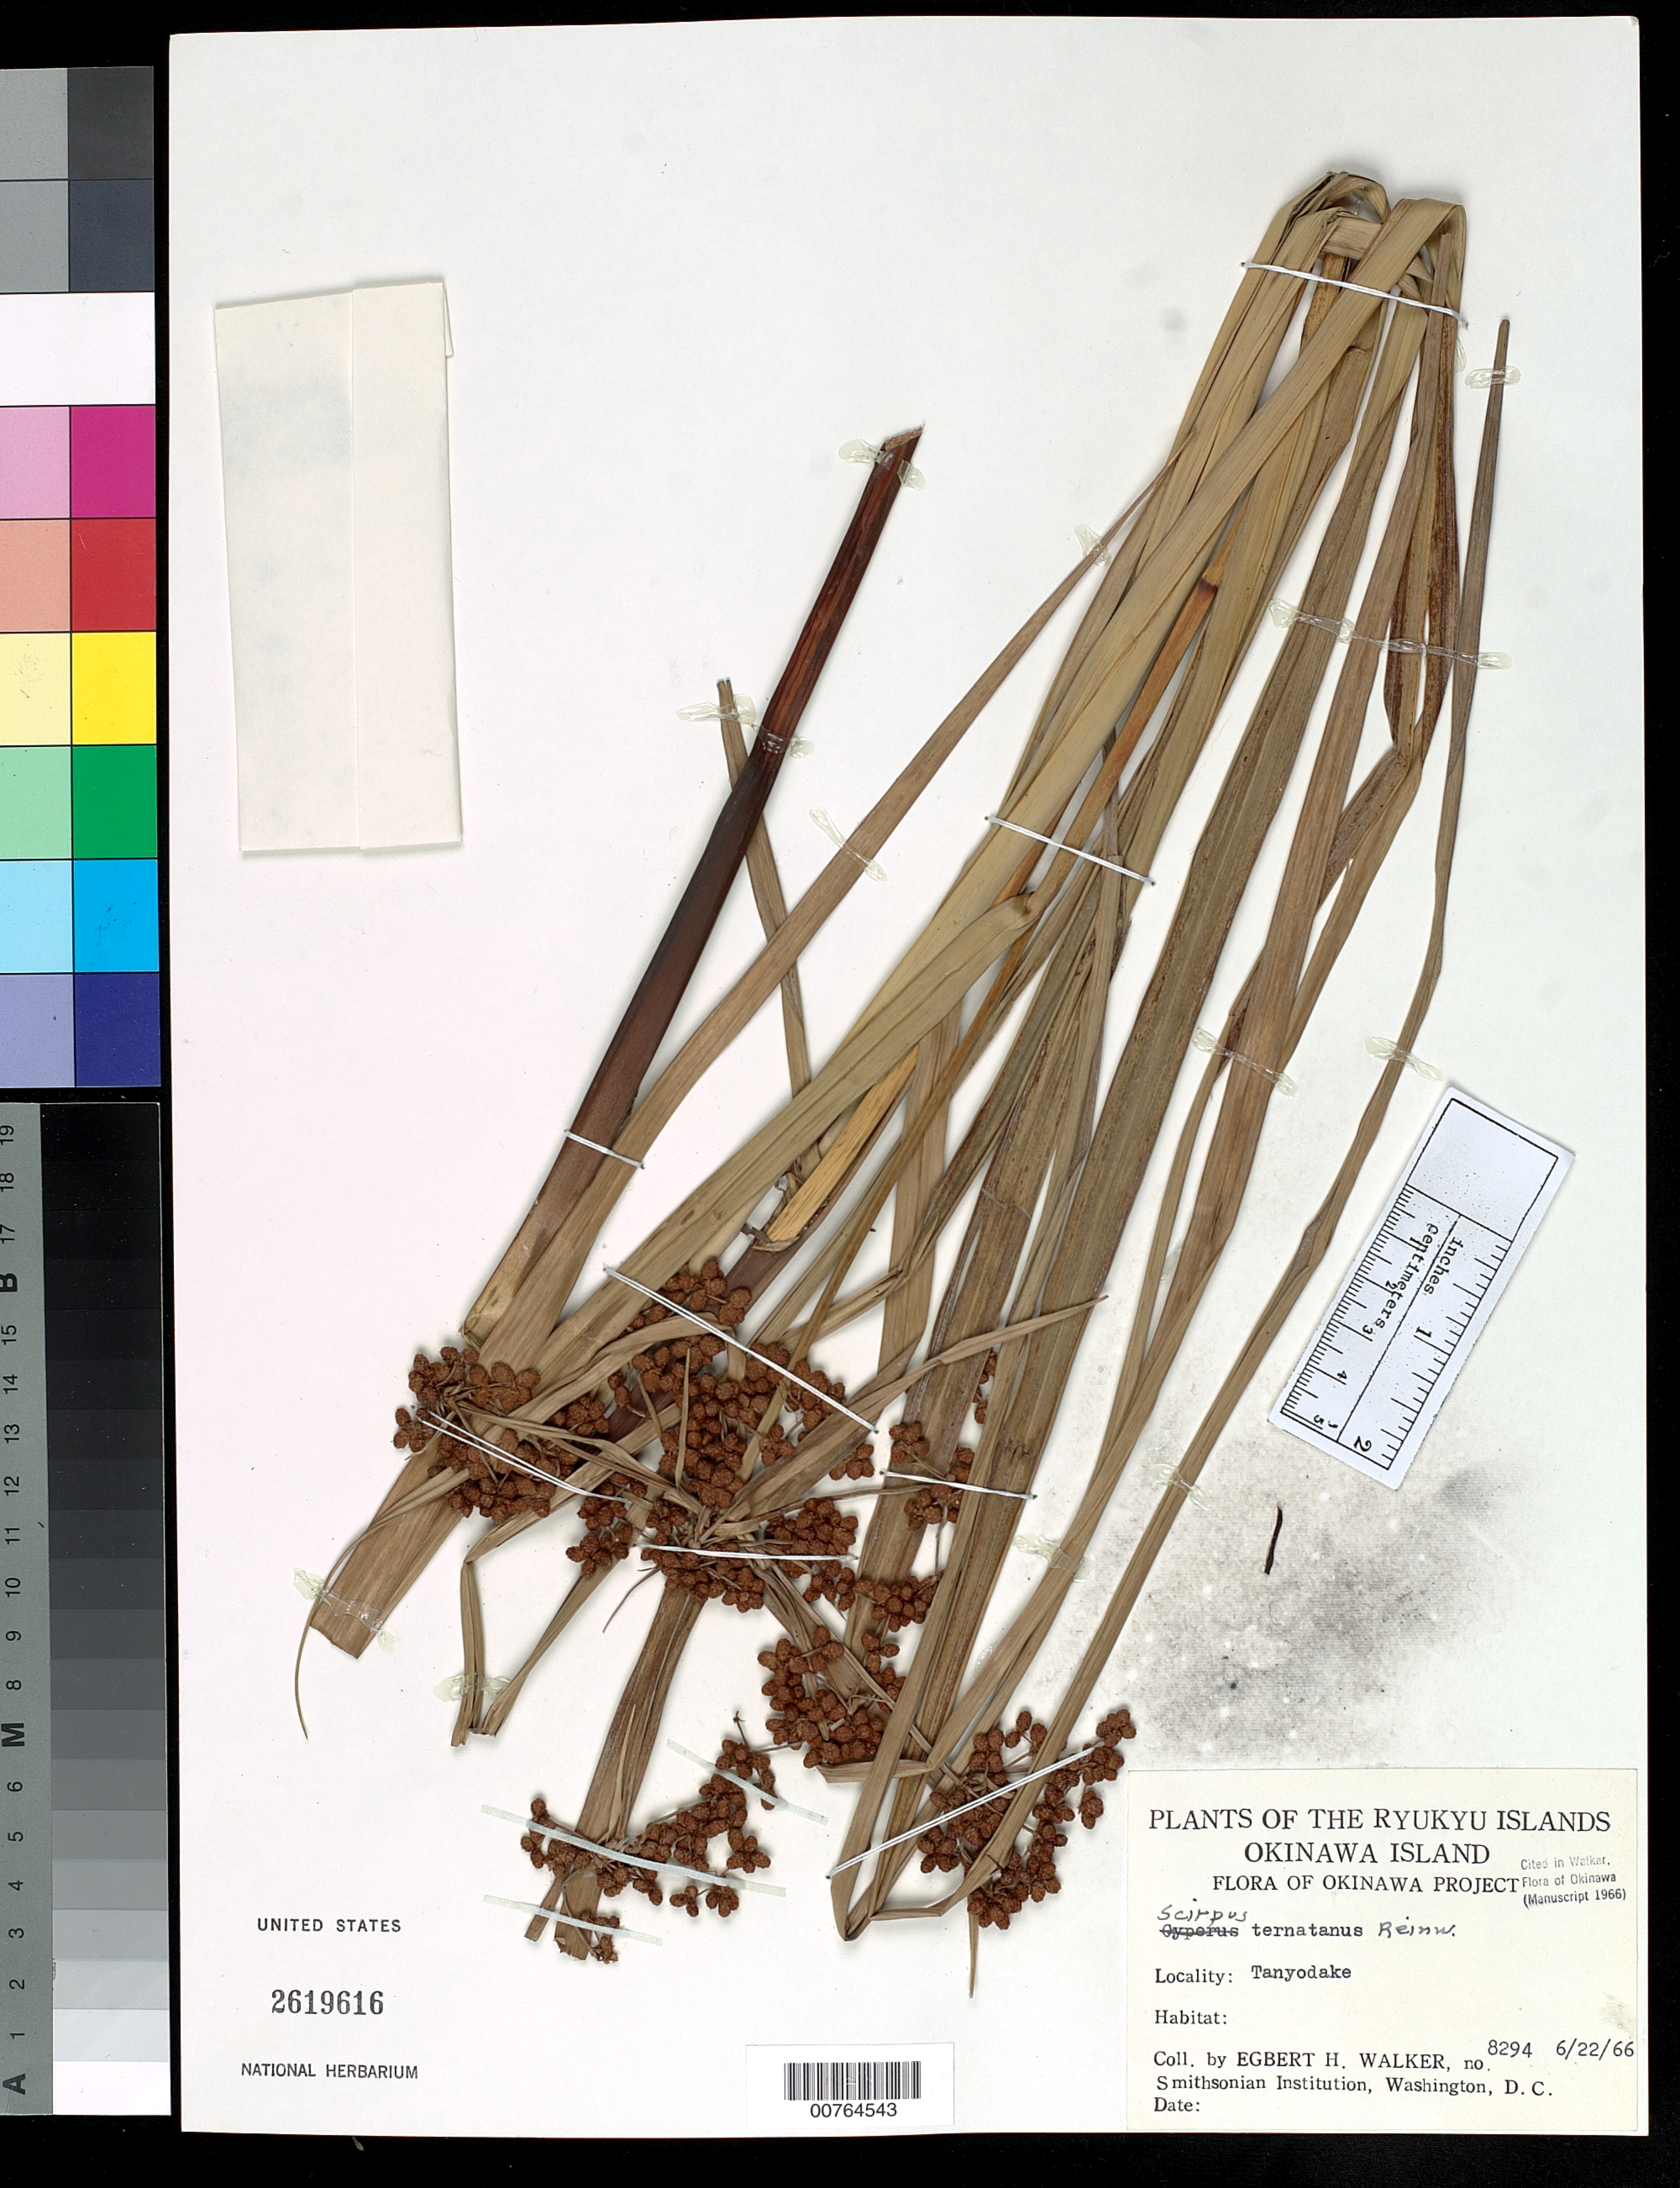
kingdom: Plantae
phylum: Tracheophyta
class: Liliopsida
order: Poales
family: Cyperaceae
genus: Scirpus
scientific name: Scirpus ternatanus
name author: Reinw. ex Miq.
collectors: E. H. Walker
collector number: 8294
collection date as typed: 22 Jun 1966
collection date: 1966-06-22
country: Japan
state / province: Okinawa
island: Okinawa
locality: Tanyodake [Okinawa Is.]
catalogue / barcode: US 2619616